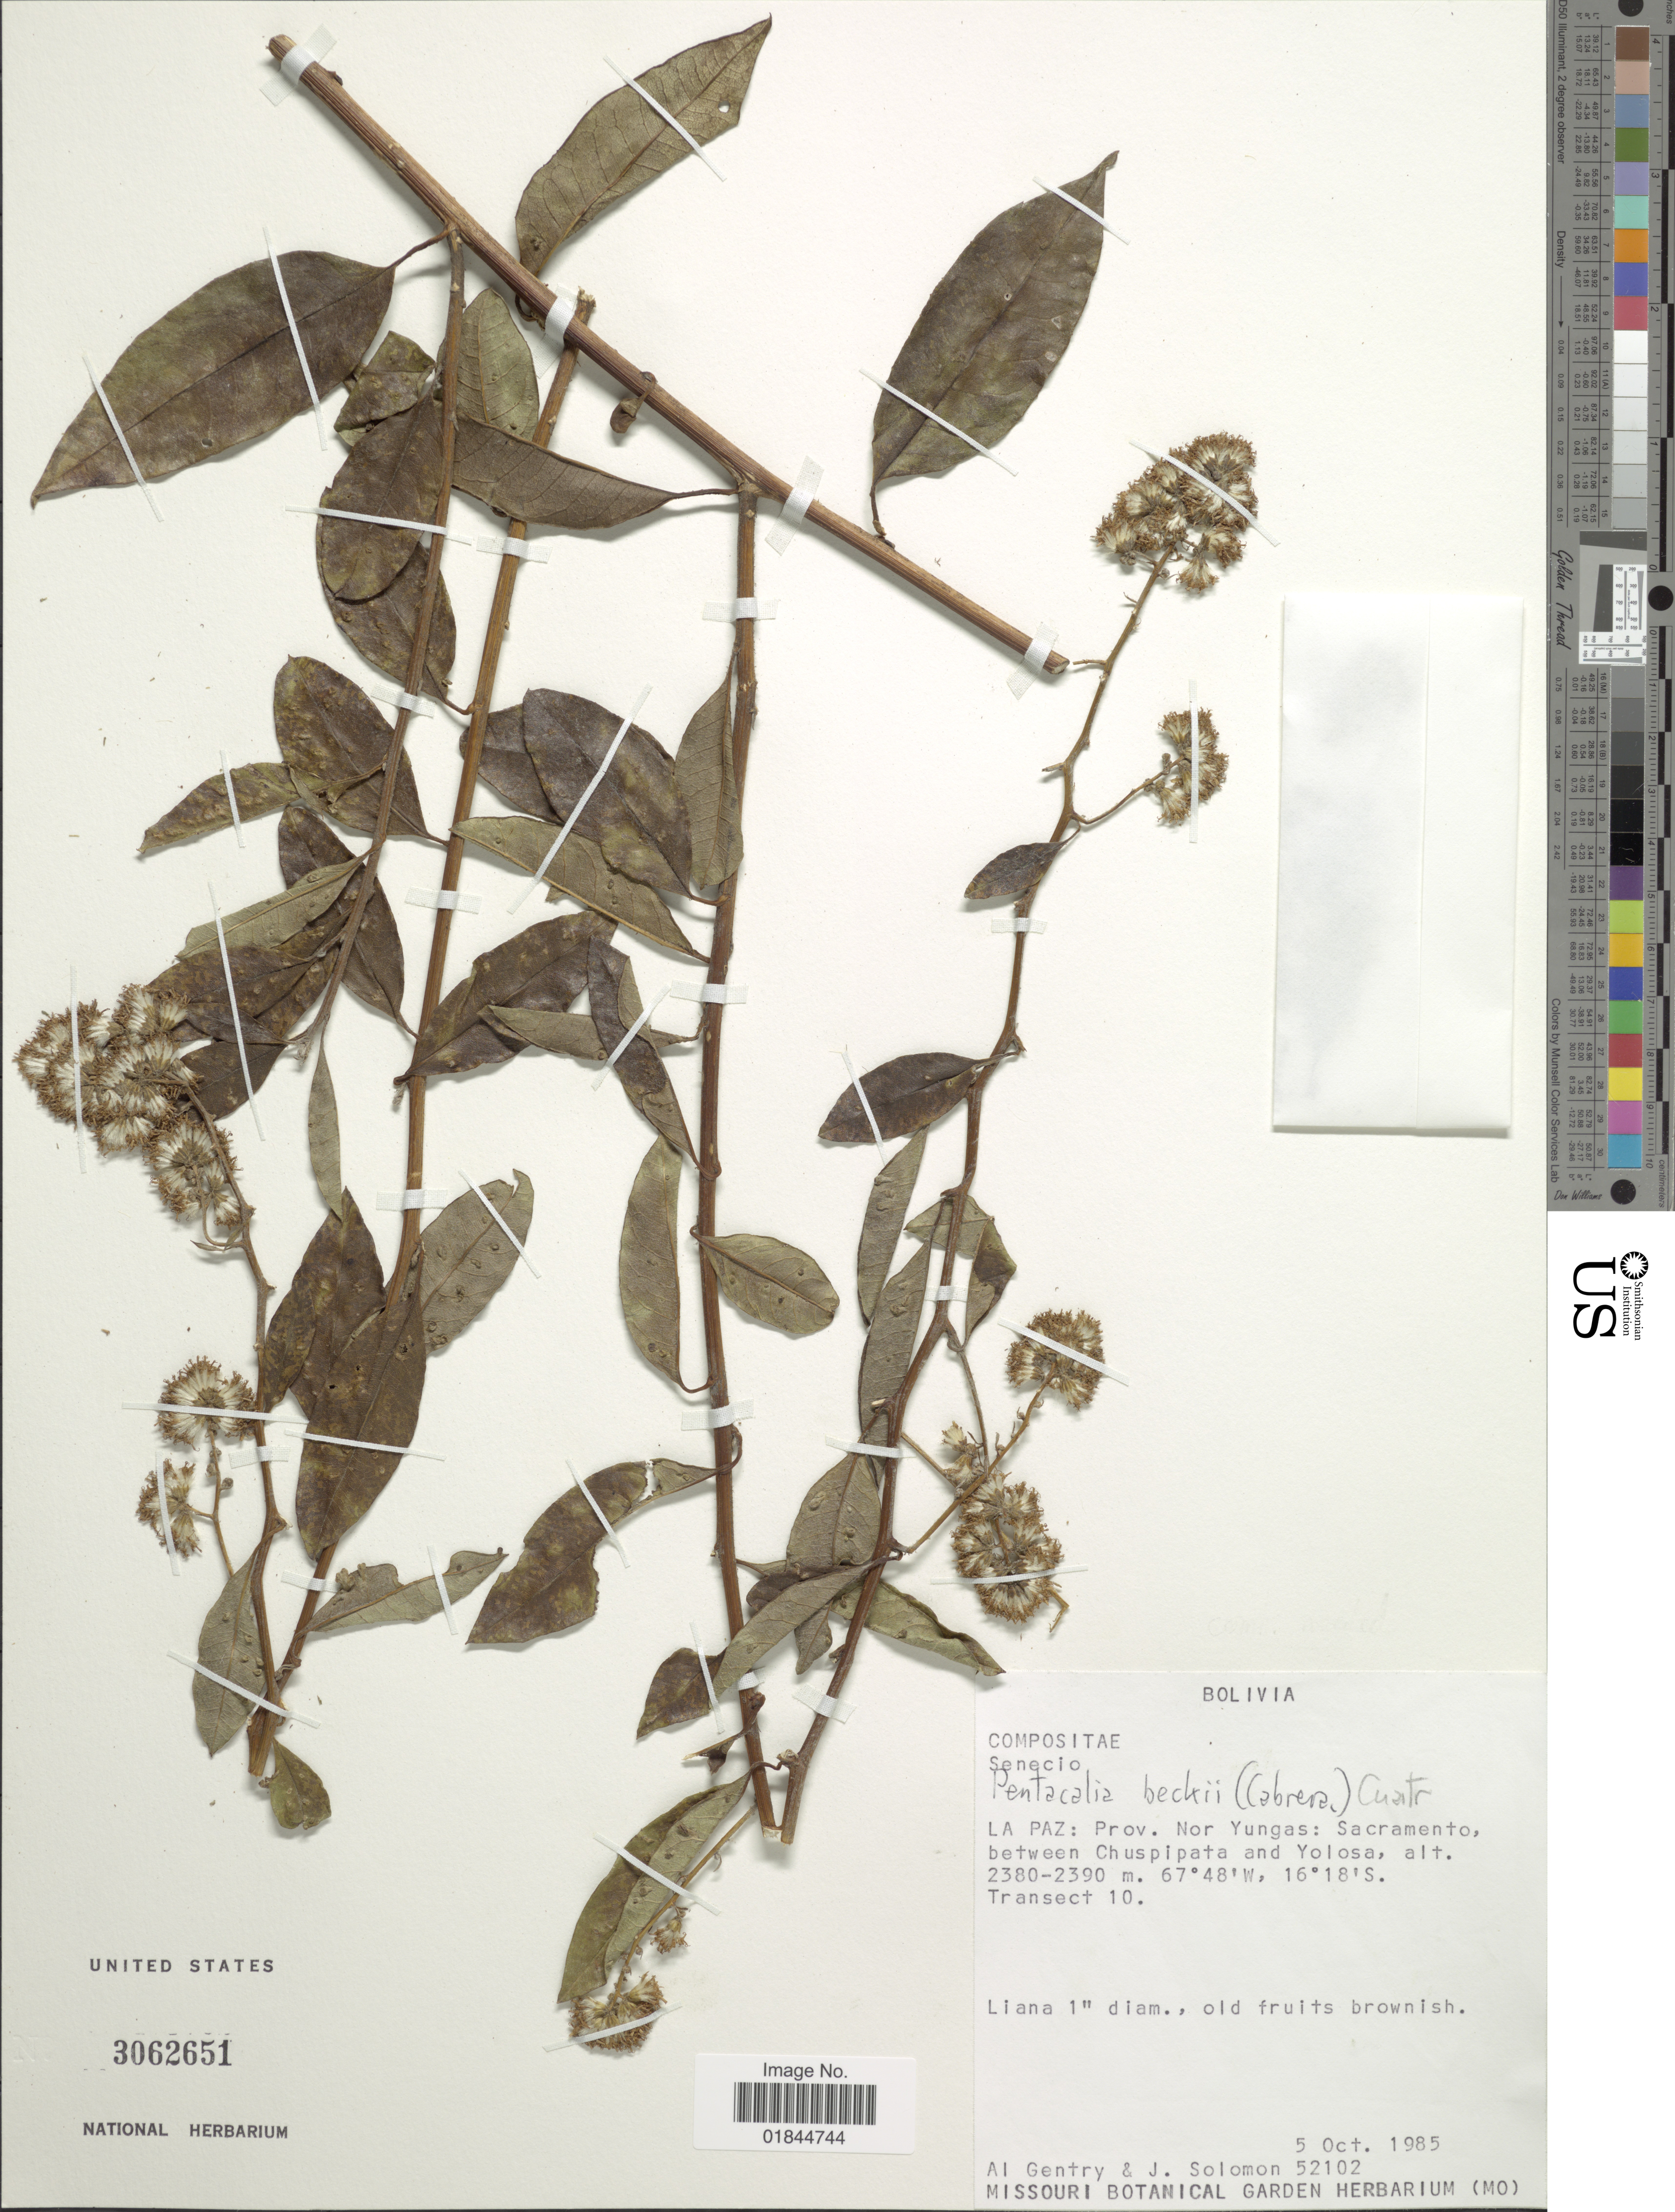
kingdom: Plantae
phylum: Tracheophyta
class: Magnoliopsida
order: Asterales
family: Asteraceae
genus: Pentacalia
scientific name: Pentacalia beckii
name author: (Cabrera) Cuatrec.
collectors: A. H. Gentry & J. Solomon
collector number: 52102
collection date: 1985-10-05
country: Bolivia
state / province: La Paz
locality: La Paz: Prov. Nor Yungas: Sacramento, between Chuspipata and Yolosa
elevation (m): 2380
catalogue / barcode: US 3062651